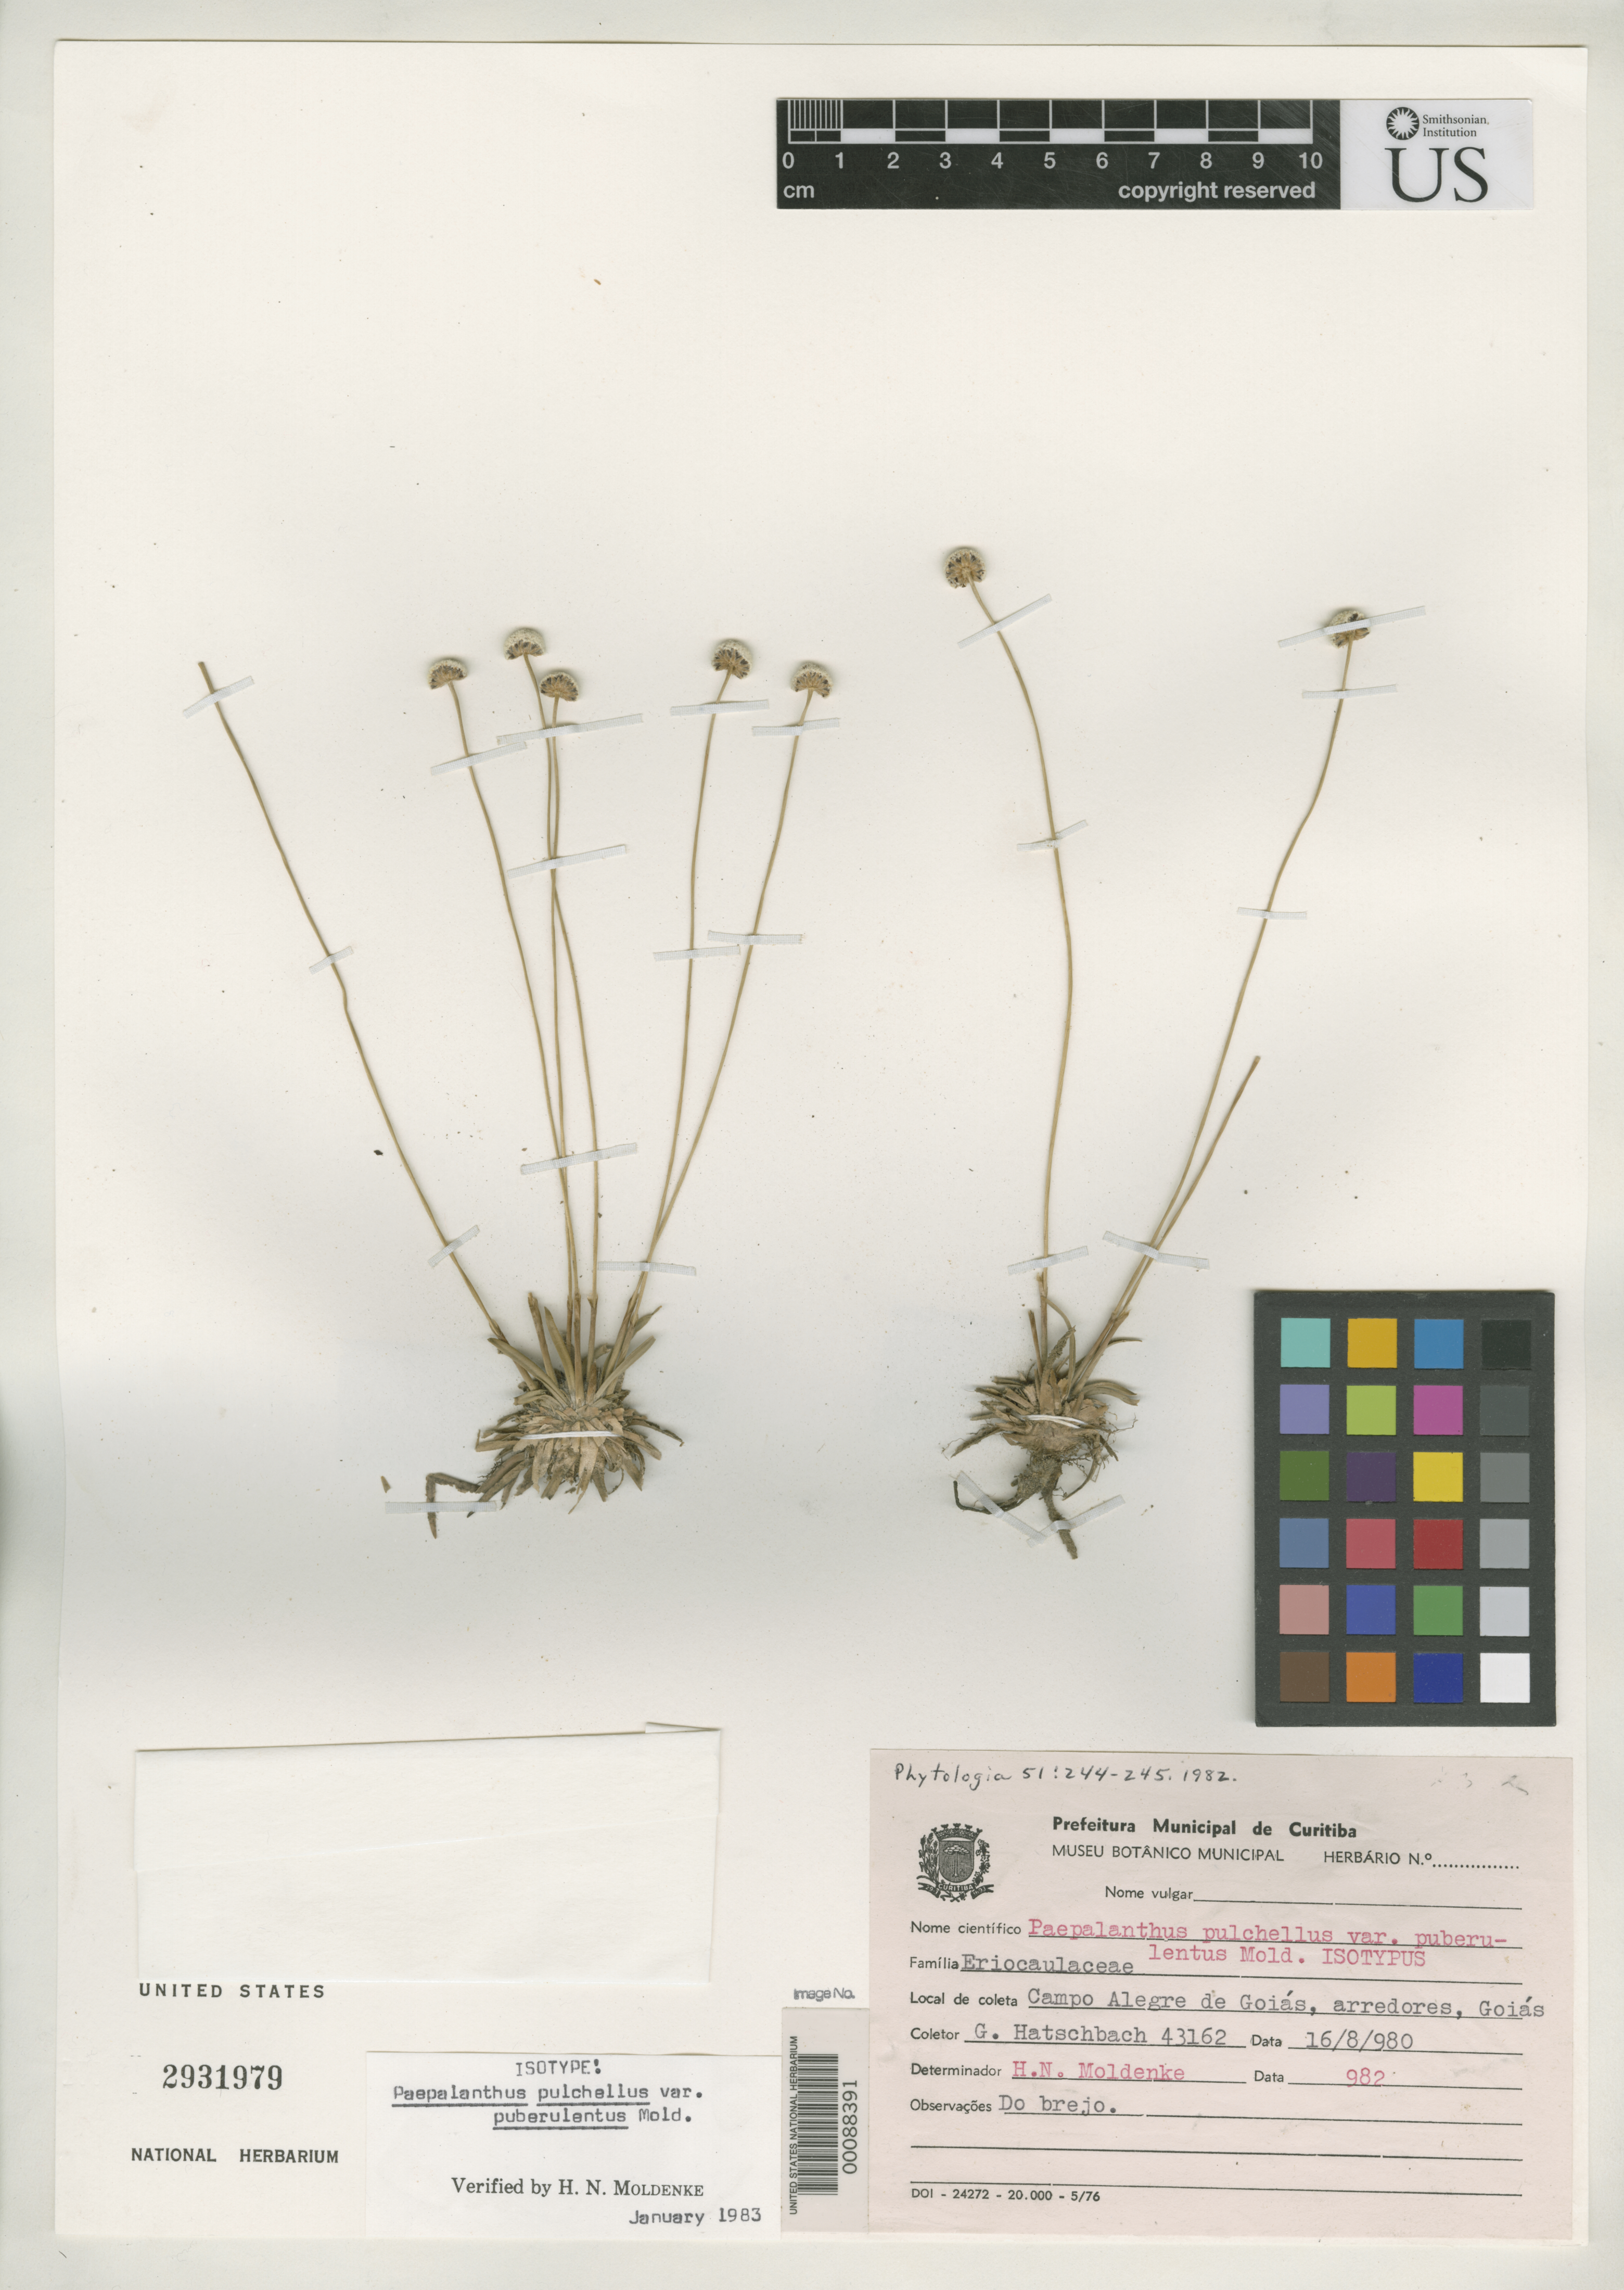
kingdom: Plantae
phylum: Tracheophyta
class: Liliopsida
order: Poales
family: Eriocaulaceae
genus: Paepalanthus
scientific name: Paepalanthus pulchellus var. puberulentus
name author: Moldenke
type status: Isotype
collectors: G. Hatschbach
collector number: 43162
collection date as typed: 16 Aug 1980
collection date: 1980-08-16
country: Brazil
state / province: Goiás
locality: Campo Alegre de Goias.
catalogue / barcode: US 2931979